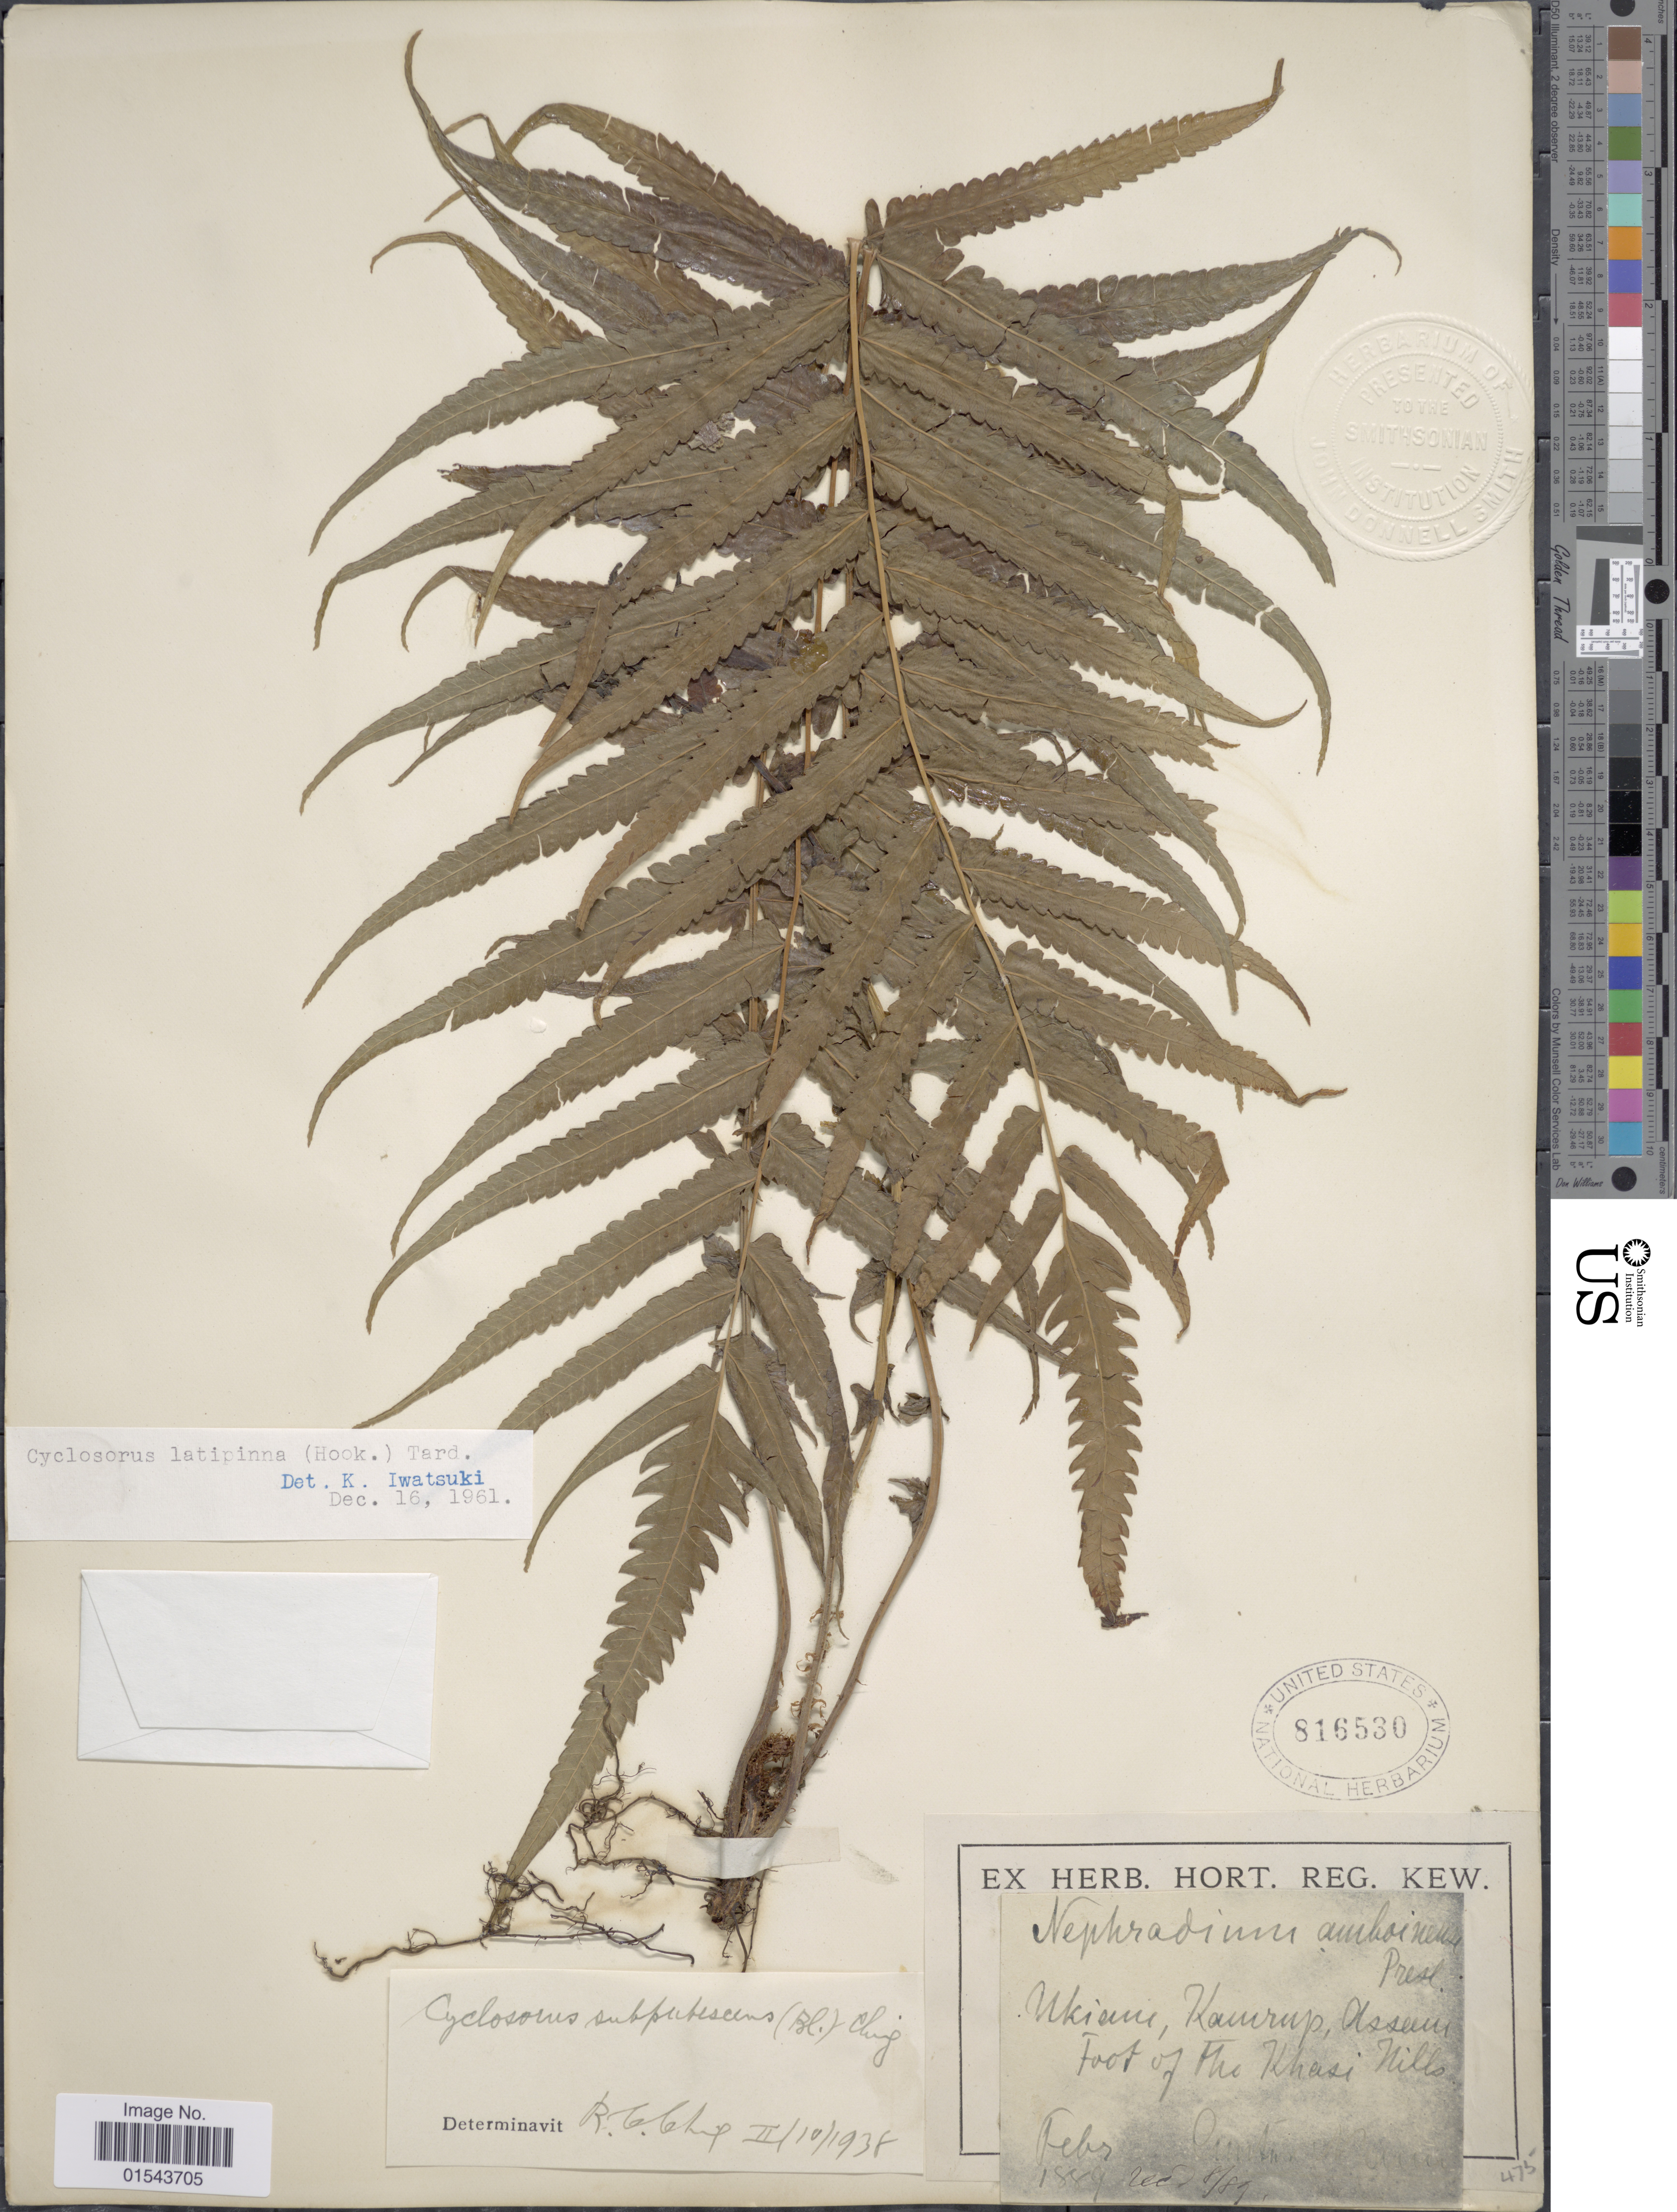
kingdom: Plantae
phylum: Tracheophyta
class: Polypodiopsida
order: Polypodiales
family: Thelypteridaceae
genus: Christella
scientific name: Christella latipinna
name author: (Benth.) H. Lév.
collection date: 1889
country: India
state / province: Meghalaya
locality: Ukiam, Kamrup, Foot of the Khasi Hills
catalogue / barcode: US 816530